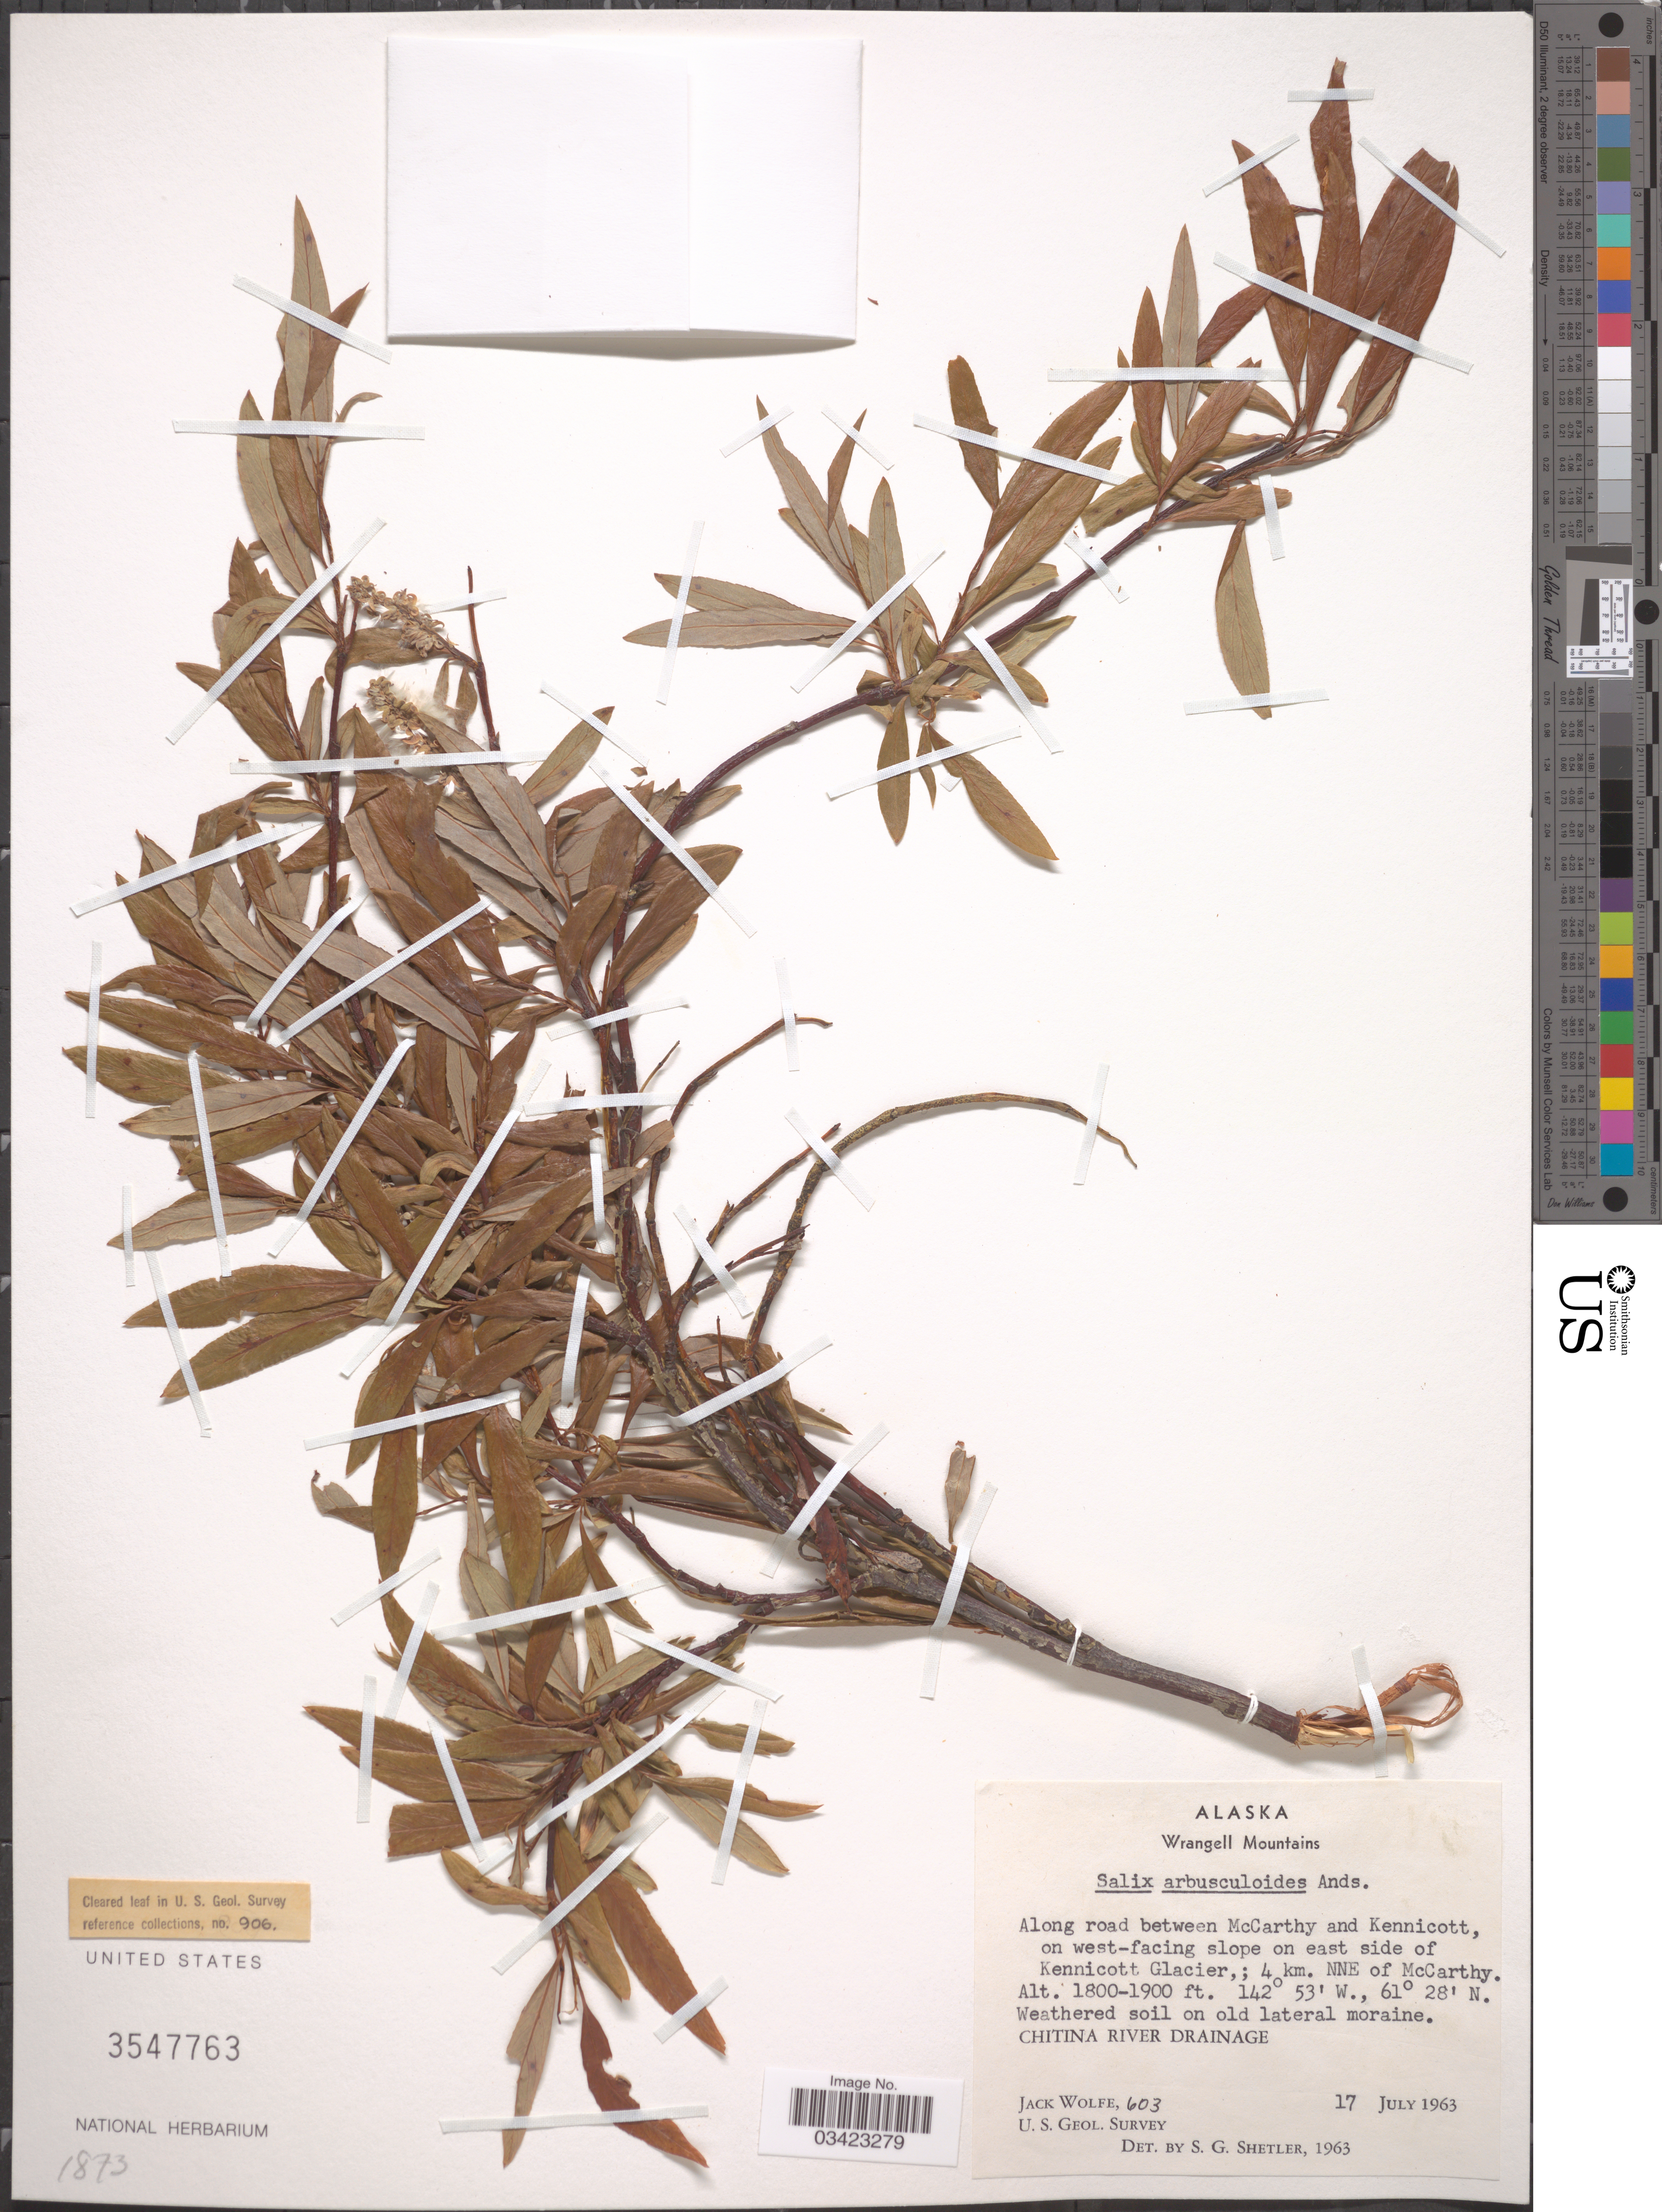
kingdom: Plantae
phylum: Tracheophyta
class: Magnoliopsida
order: Malpighiales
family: Salicaceae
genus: Salix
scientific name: Salix arbusculoides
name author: Andersson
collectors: J. Wolfe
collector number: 603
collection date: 1963-07-17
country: United States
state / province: Alaska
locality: Wrangell Mountains. Along road between McCarthy and Kennicott, on west-facing slope on east side of Kennicott Glacier,; 4 km. NNE of McCarthy. Chitina River Drainage.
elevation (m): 549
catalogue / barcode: US 3547763